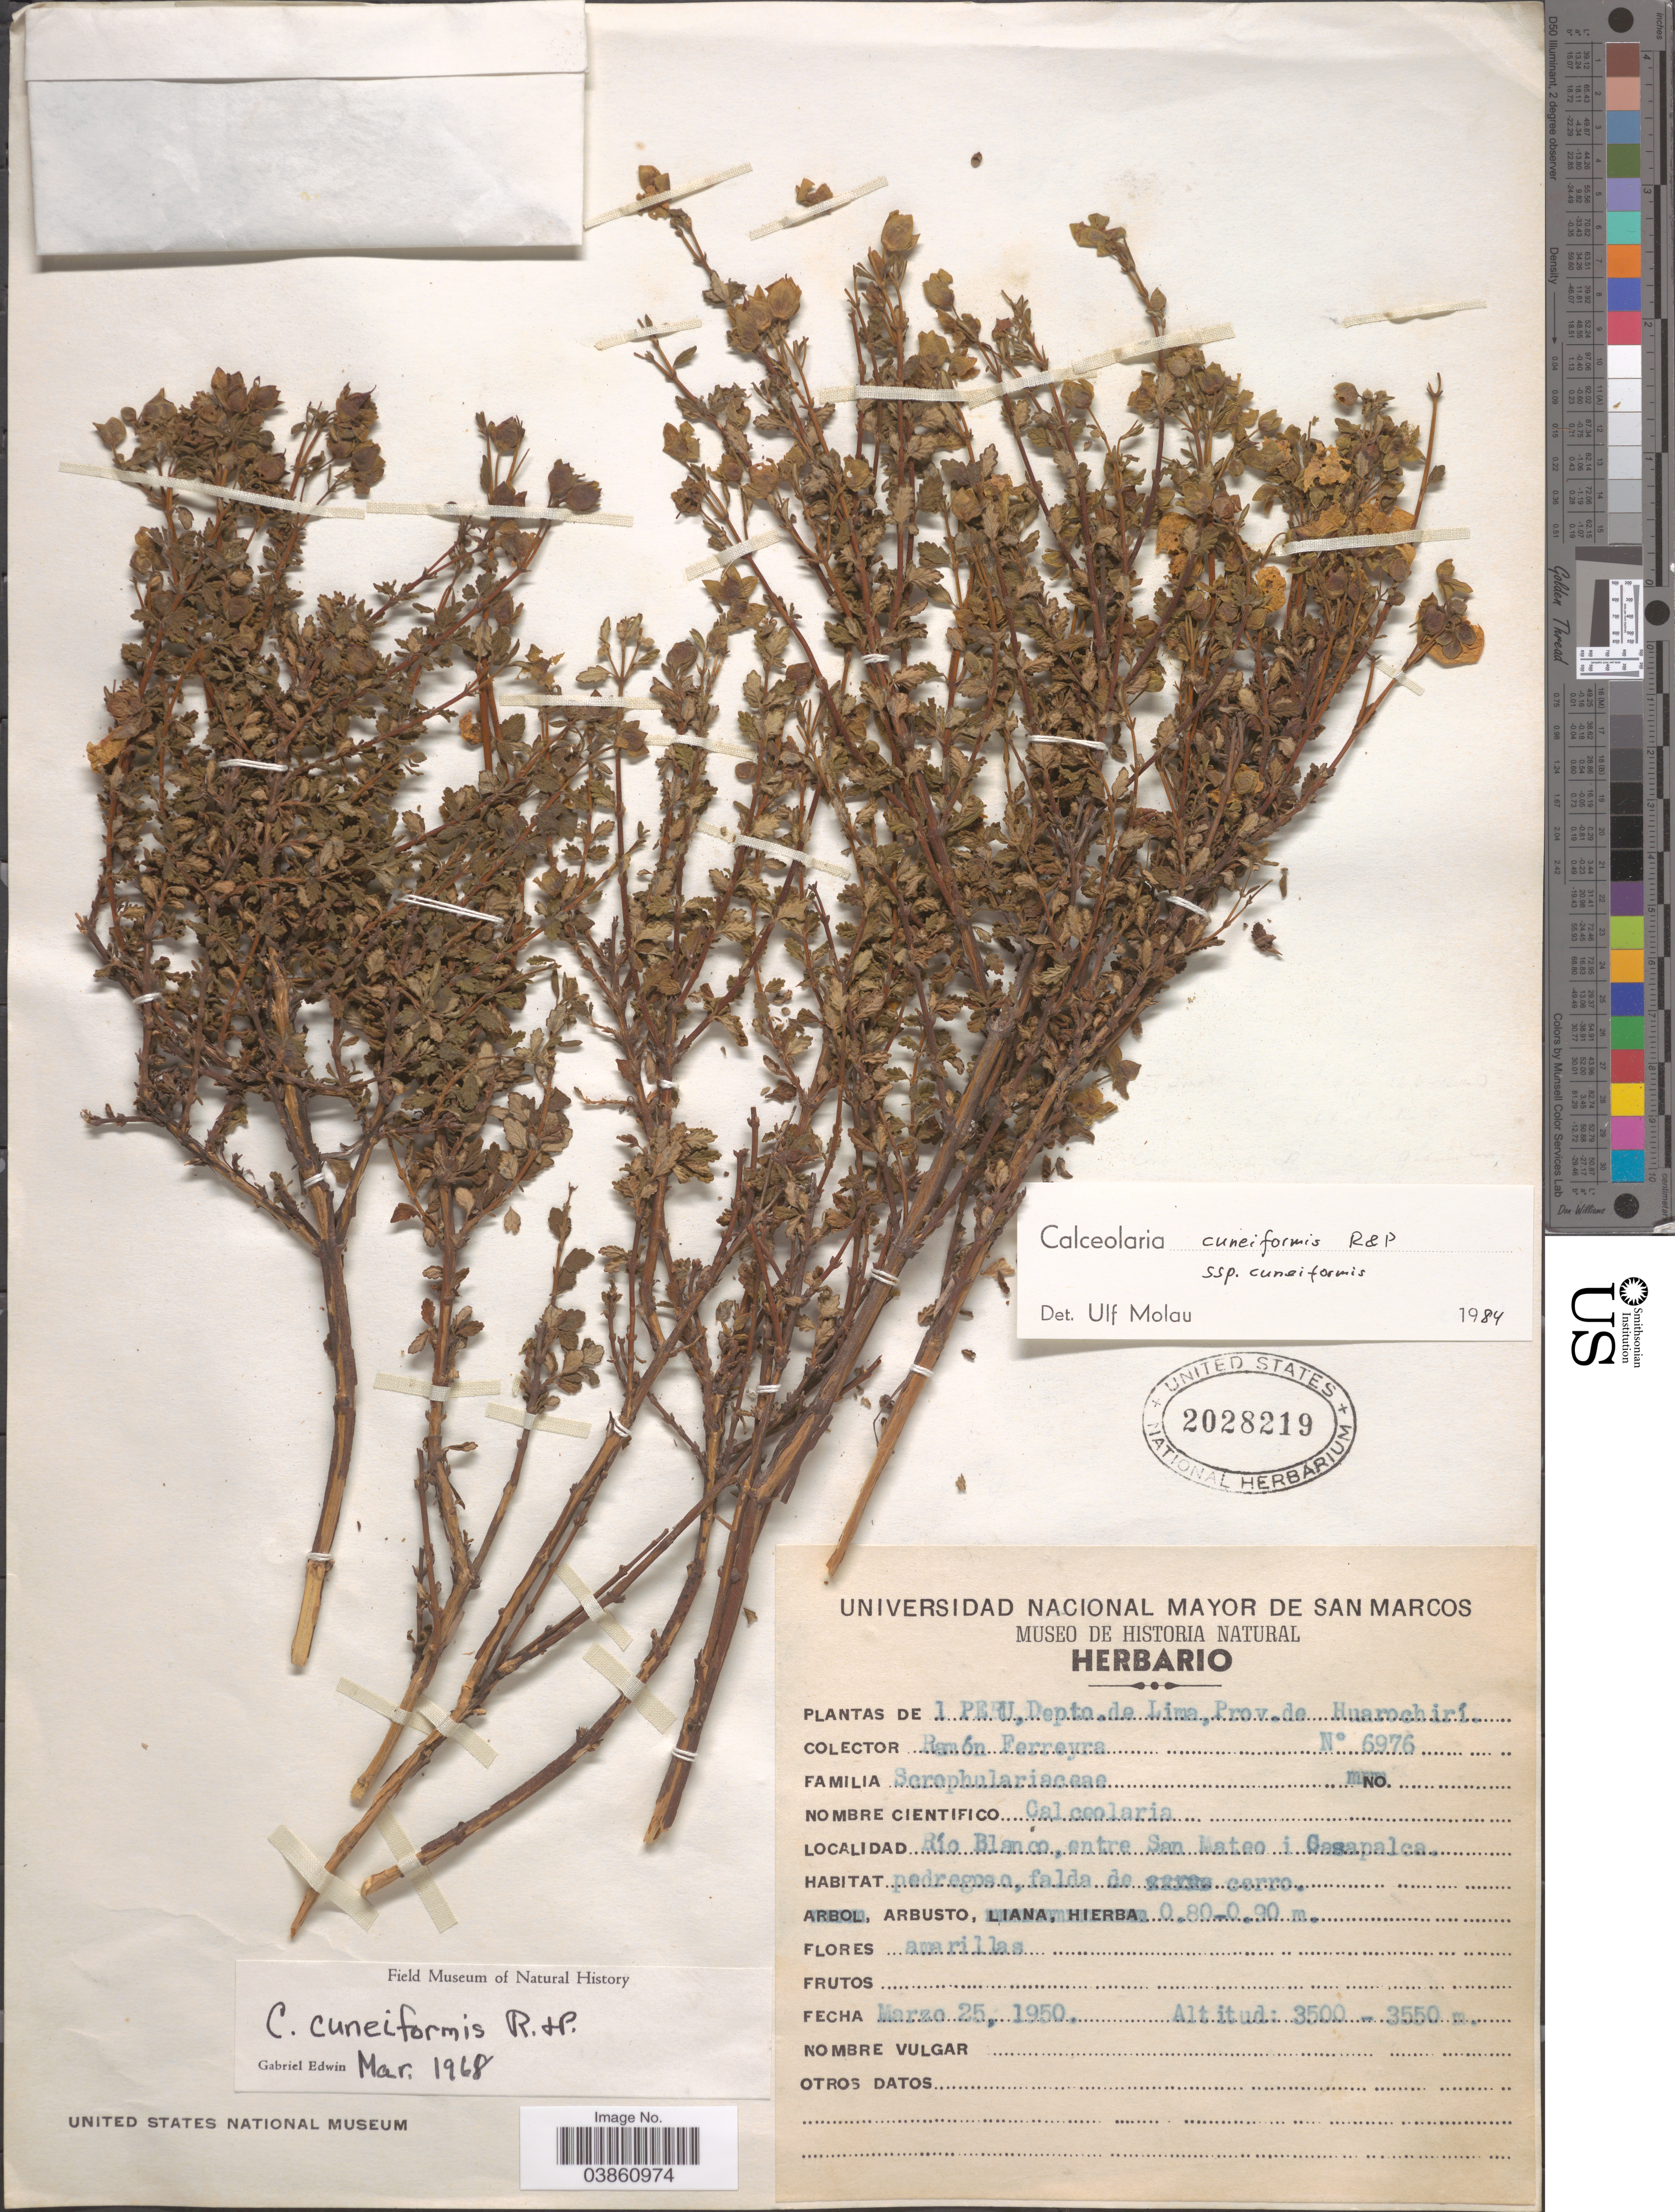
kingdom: Plantae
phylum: Tracheophyta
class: Magnoliopsida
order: Lamiales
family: Calceolariaceae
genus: Calceolaria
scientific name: Calceolaria cuneiformis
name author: Ruiz & Pav.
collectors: R. A. Ferreyra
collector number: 6976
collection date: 1950-03-25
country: Peru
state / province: Lima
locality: Depto. de Lima, Prov. de Huarochirí. Río Blanco, entre San Mateo i Gasapalca.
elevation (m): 3500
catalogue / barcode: US 2028219